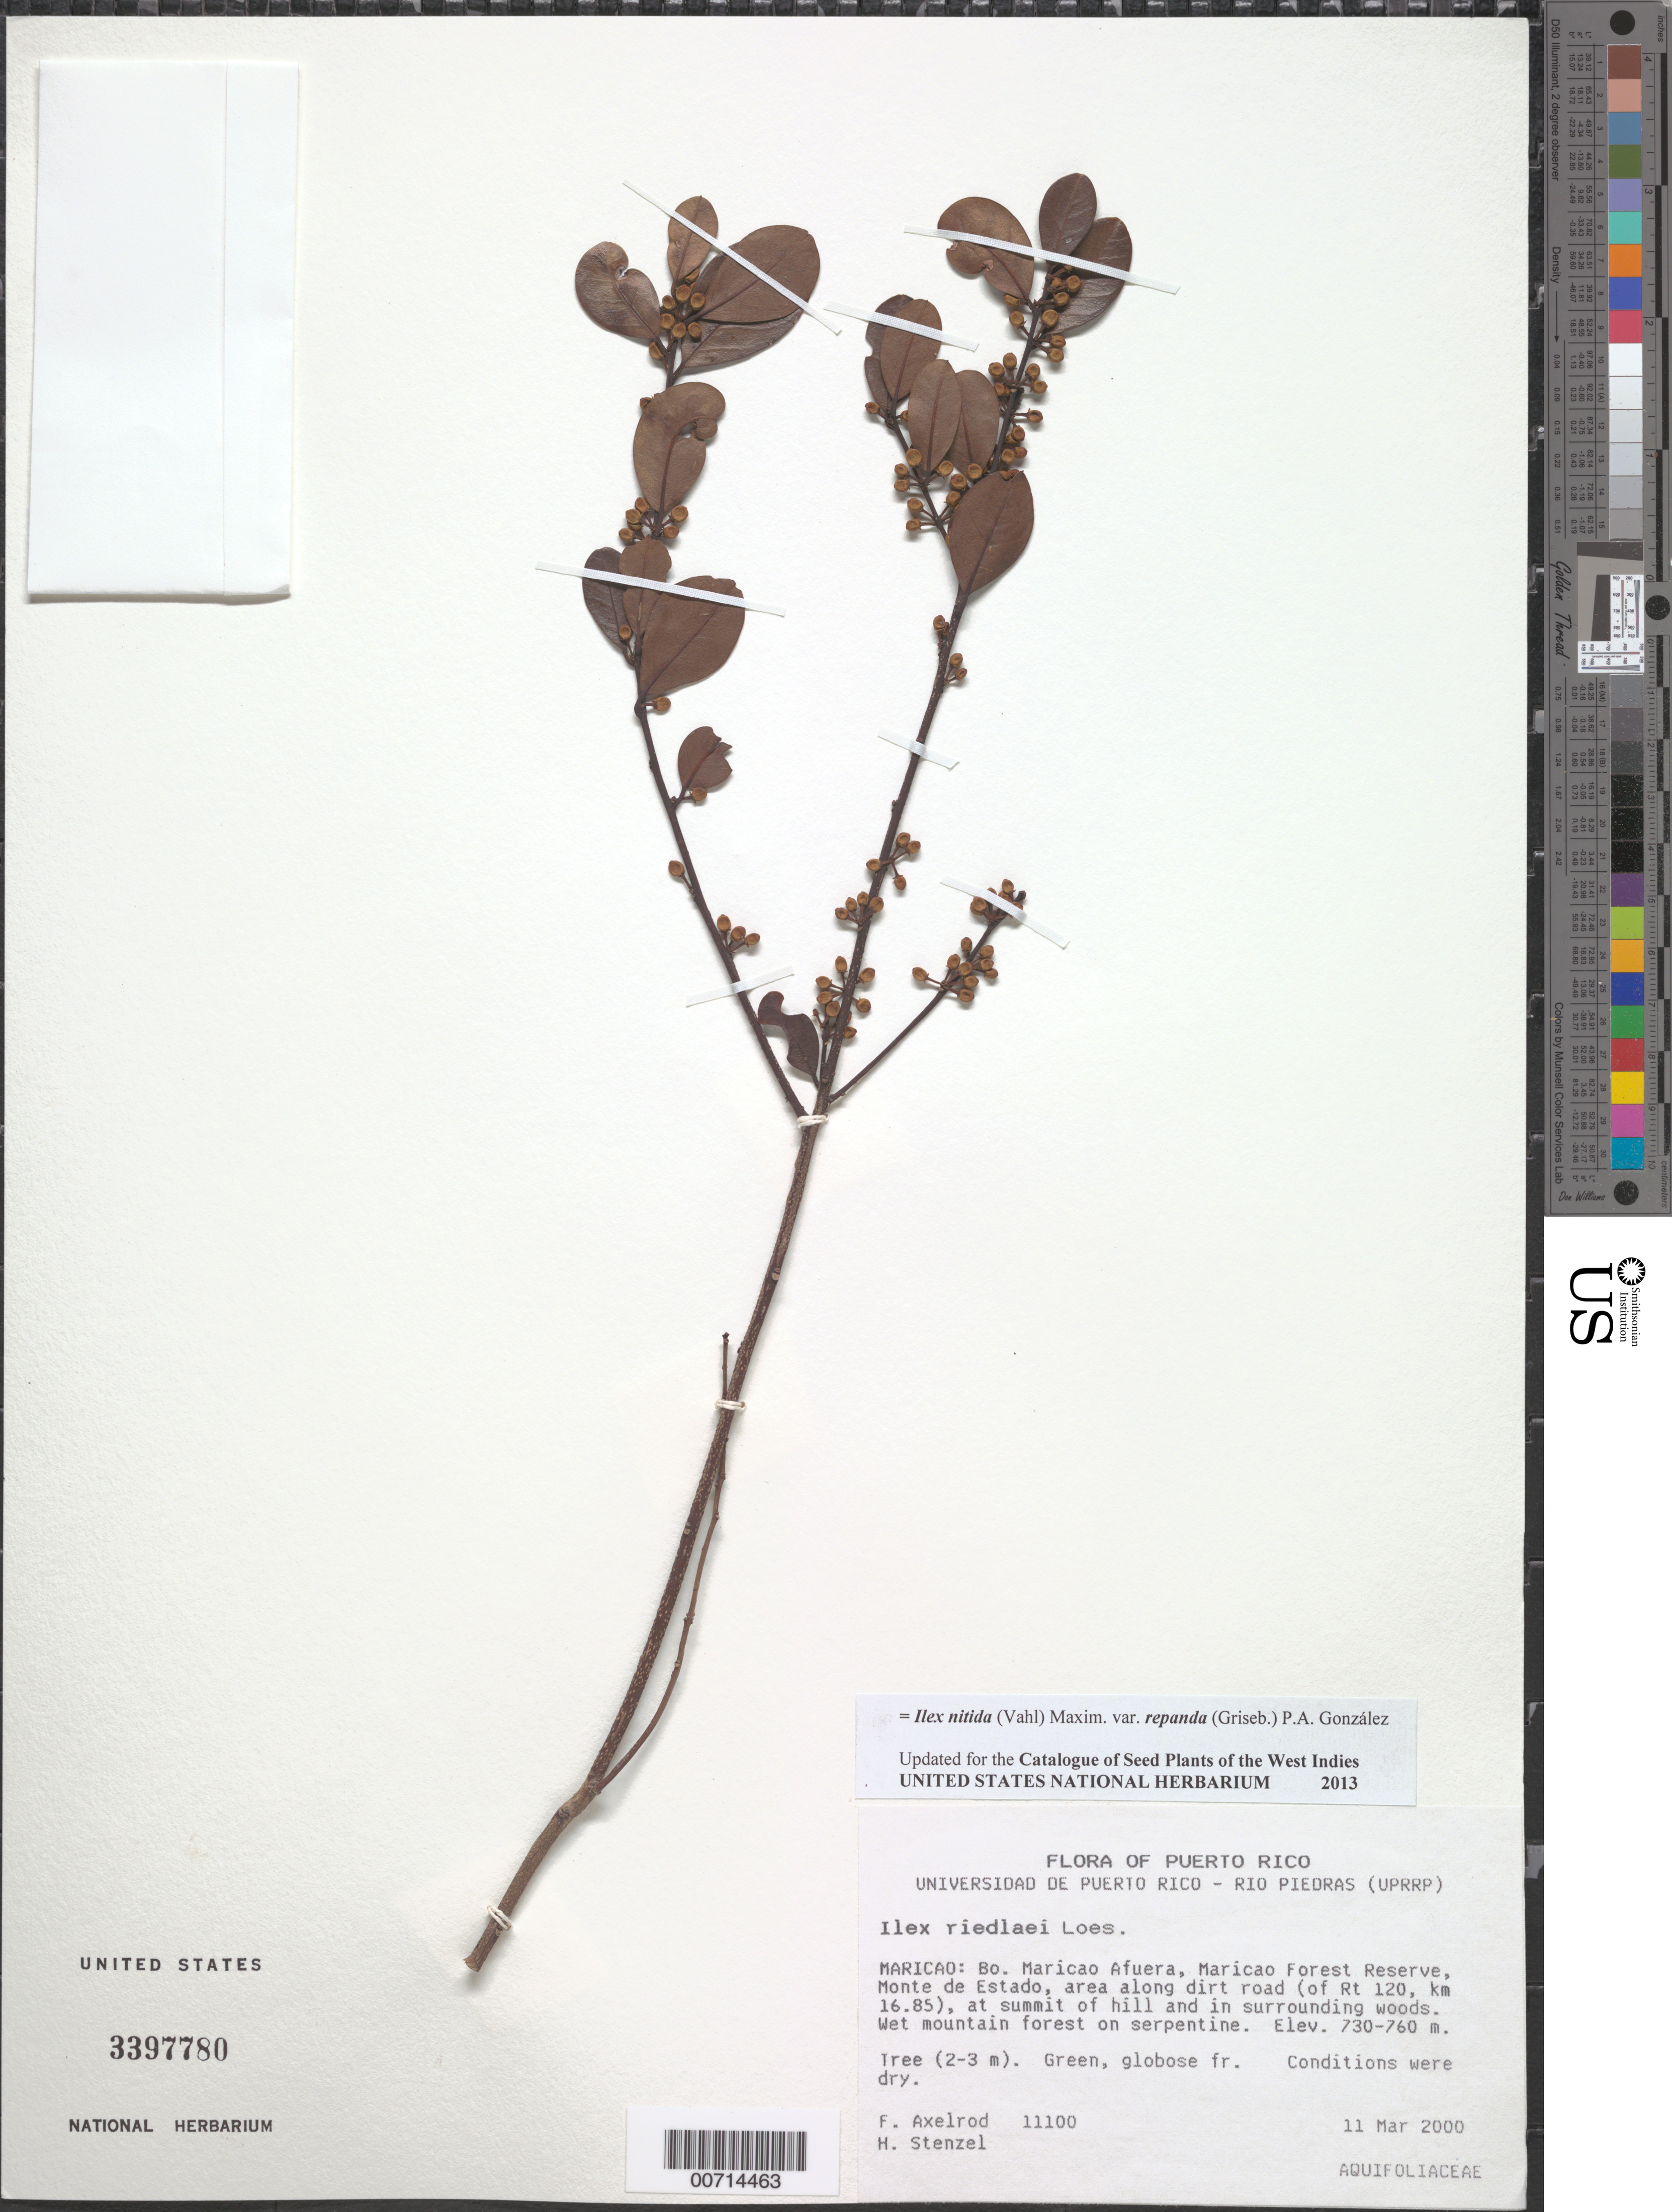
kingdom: Plantae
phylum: Tracheophyta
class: Magnoliopsida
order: Aquifoliales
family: Aquifoliaceae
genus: Ilex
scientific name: Ilex nitida var. repanda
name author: (Griseb.) P. A. González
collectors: F. S. Axelrod & H. Stenzel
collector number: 11100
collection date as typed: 11 Mar 2000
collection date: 2000-03-11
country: Puerto Rico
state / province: Maricao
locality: Bo. Maricao Afuera, Maricao Forest Reserve, Monte de Estado, area along dirt road (of rte 120, km 16.85), at summit of hill and in surrounding woods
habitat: Wet mountain forest on serpentine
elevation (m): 730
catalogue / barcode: US 3397780